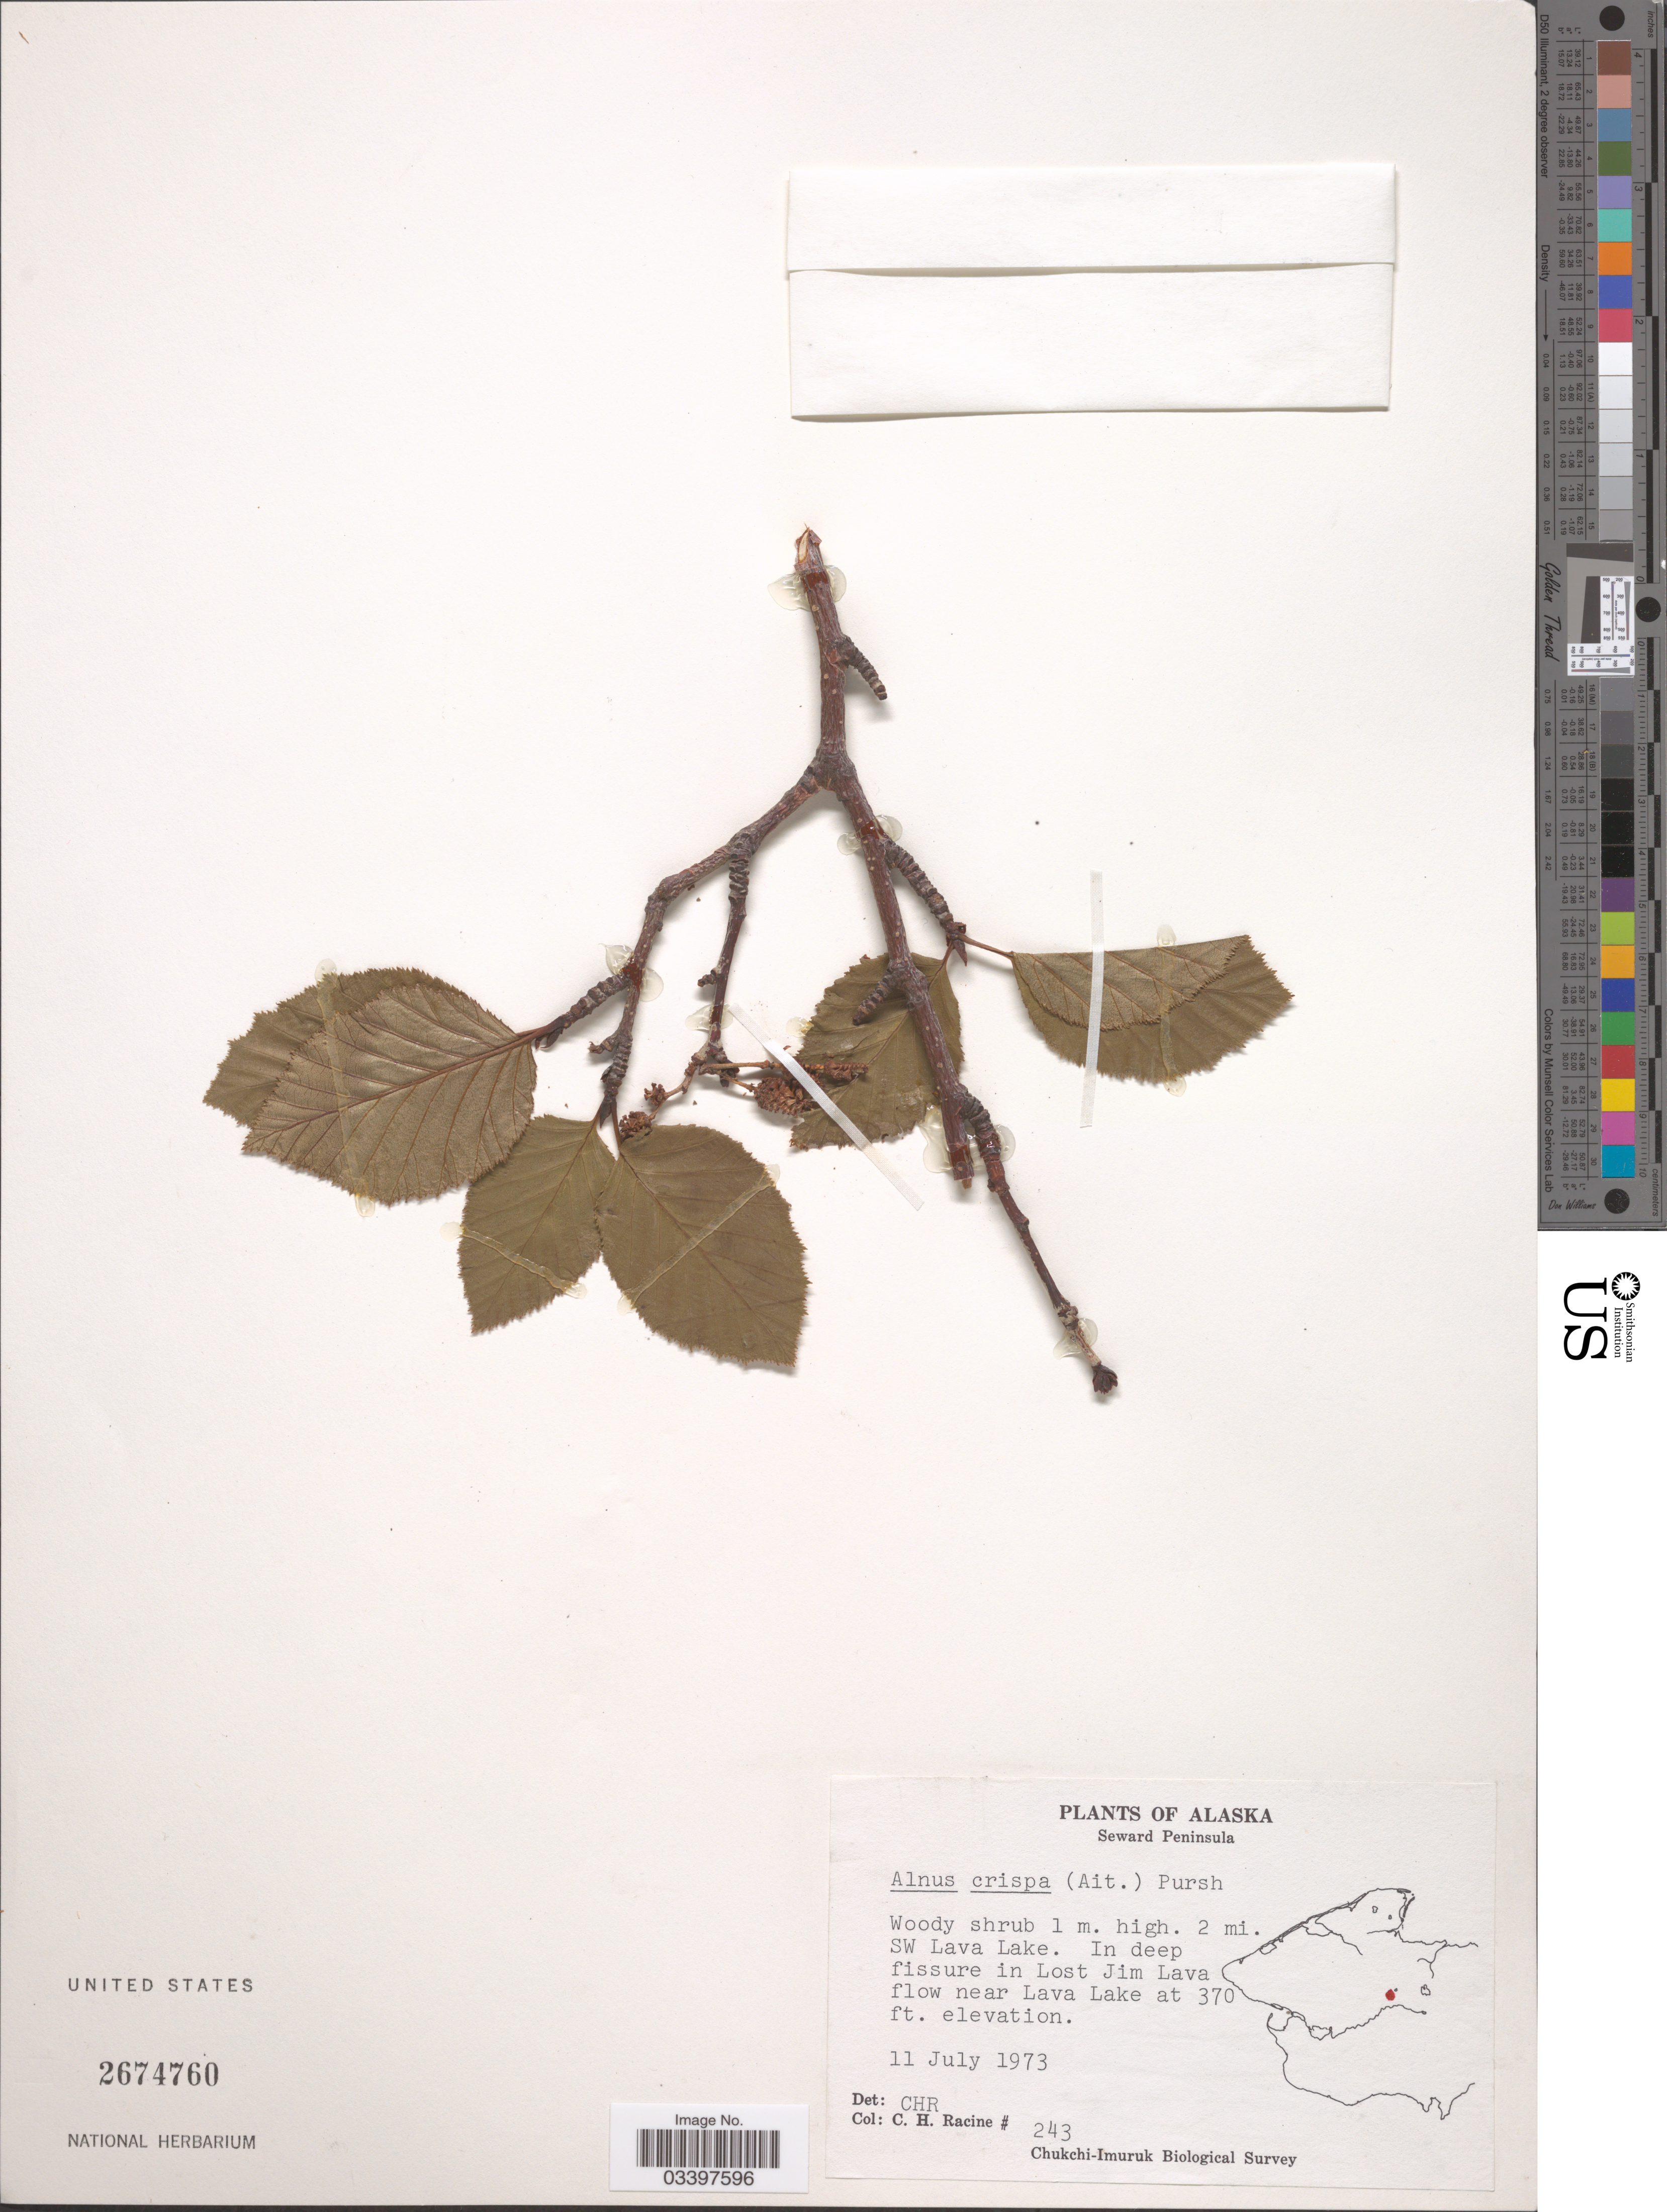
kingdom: Plantae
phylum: Tracheophyta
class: Magnoliopsida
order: Fagales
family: Betulaceae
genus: Alnus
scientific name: Alnus alnobetula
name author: (Ehrh.) K. Koch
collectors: C. Racine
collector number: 243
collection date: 1973-07-11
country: United States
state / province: Alaska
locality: Seward Peninsula. 2 mi. SW Lava Lake. In deep fissure in Lost Jim Lava flow near Lava Lake.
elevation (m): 113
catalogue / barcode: US 2674760